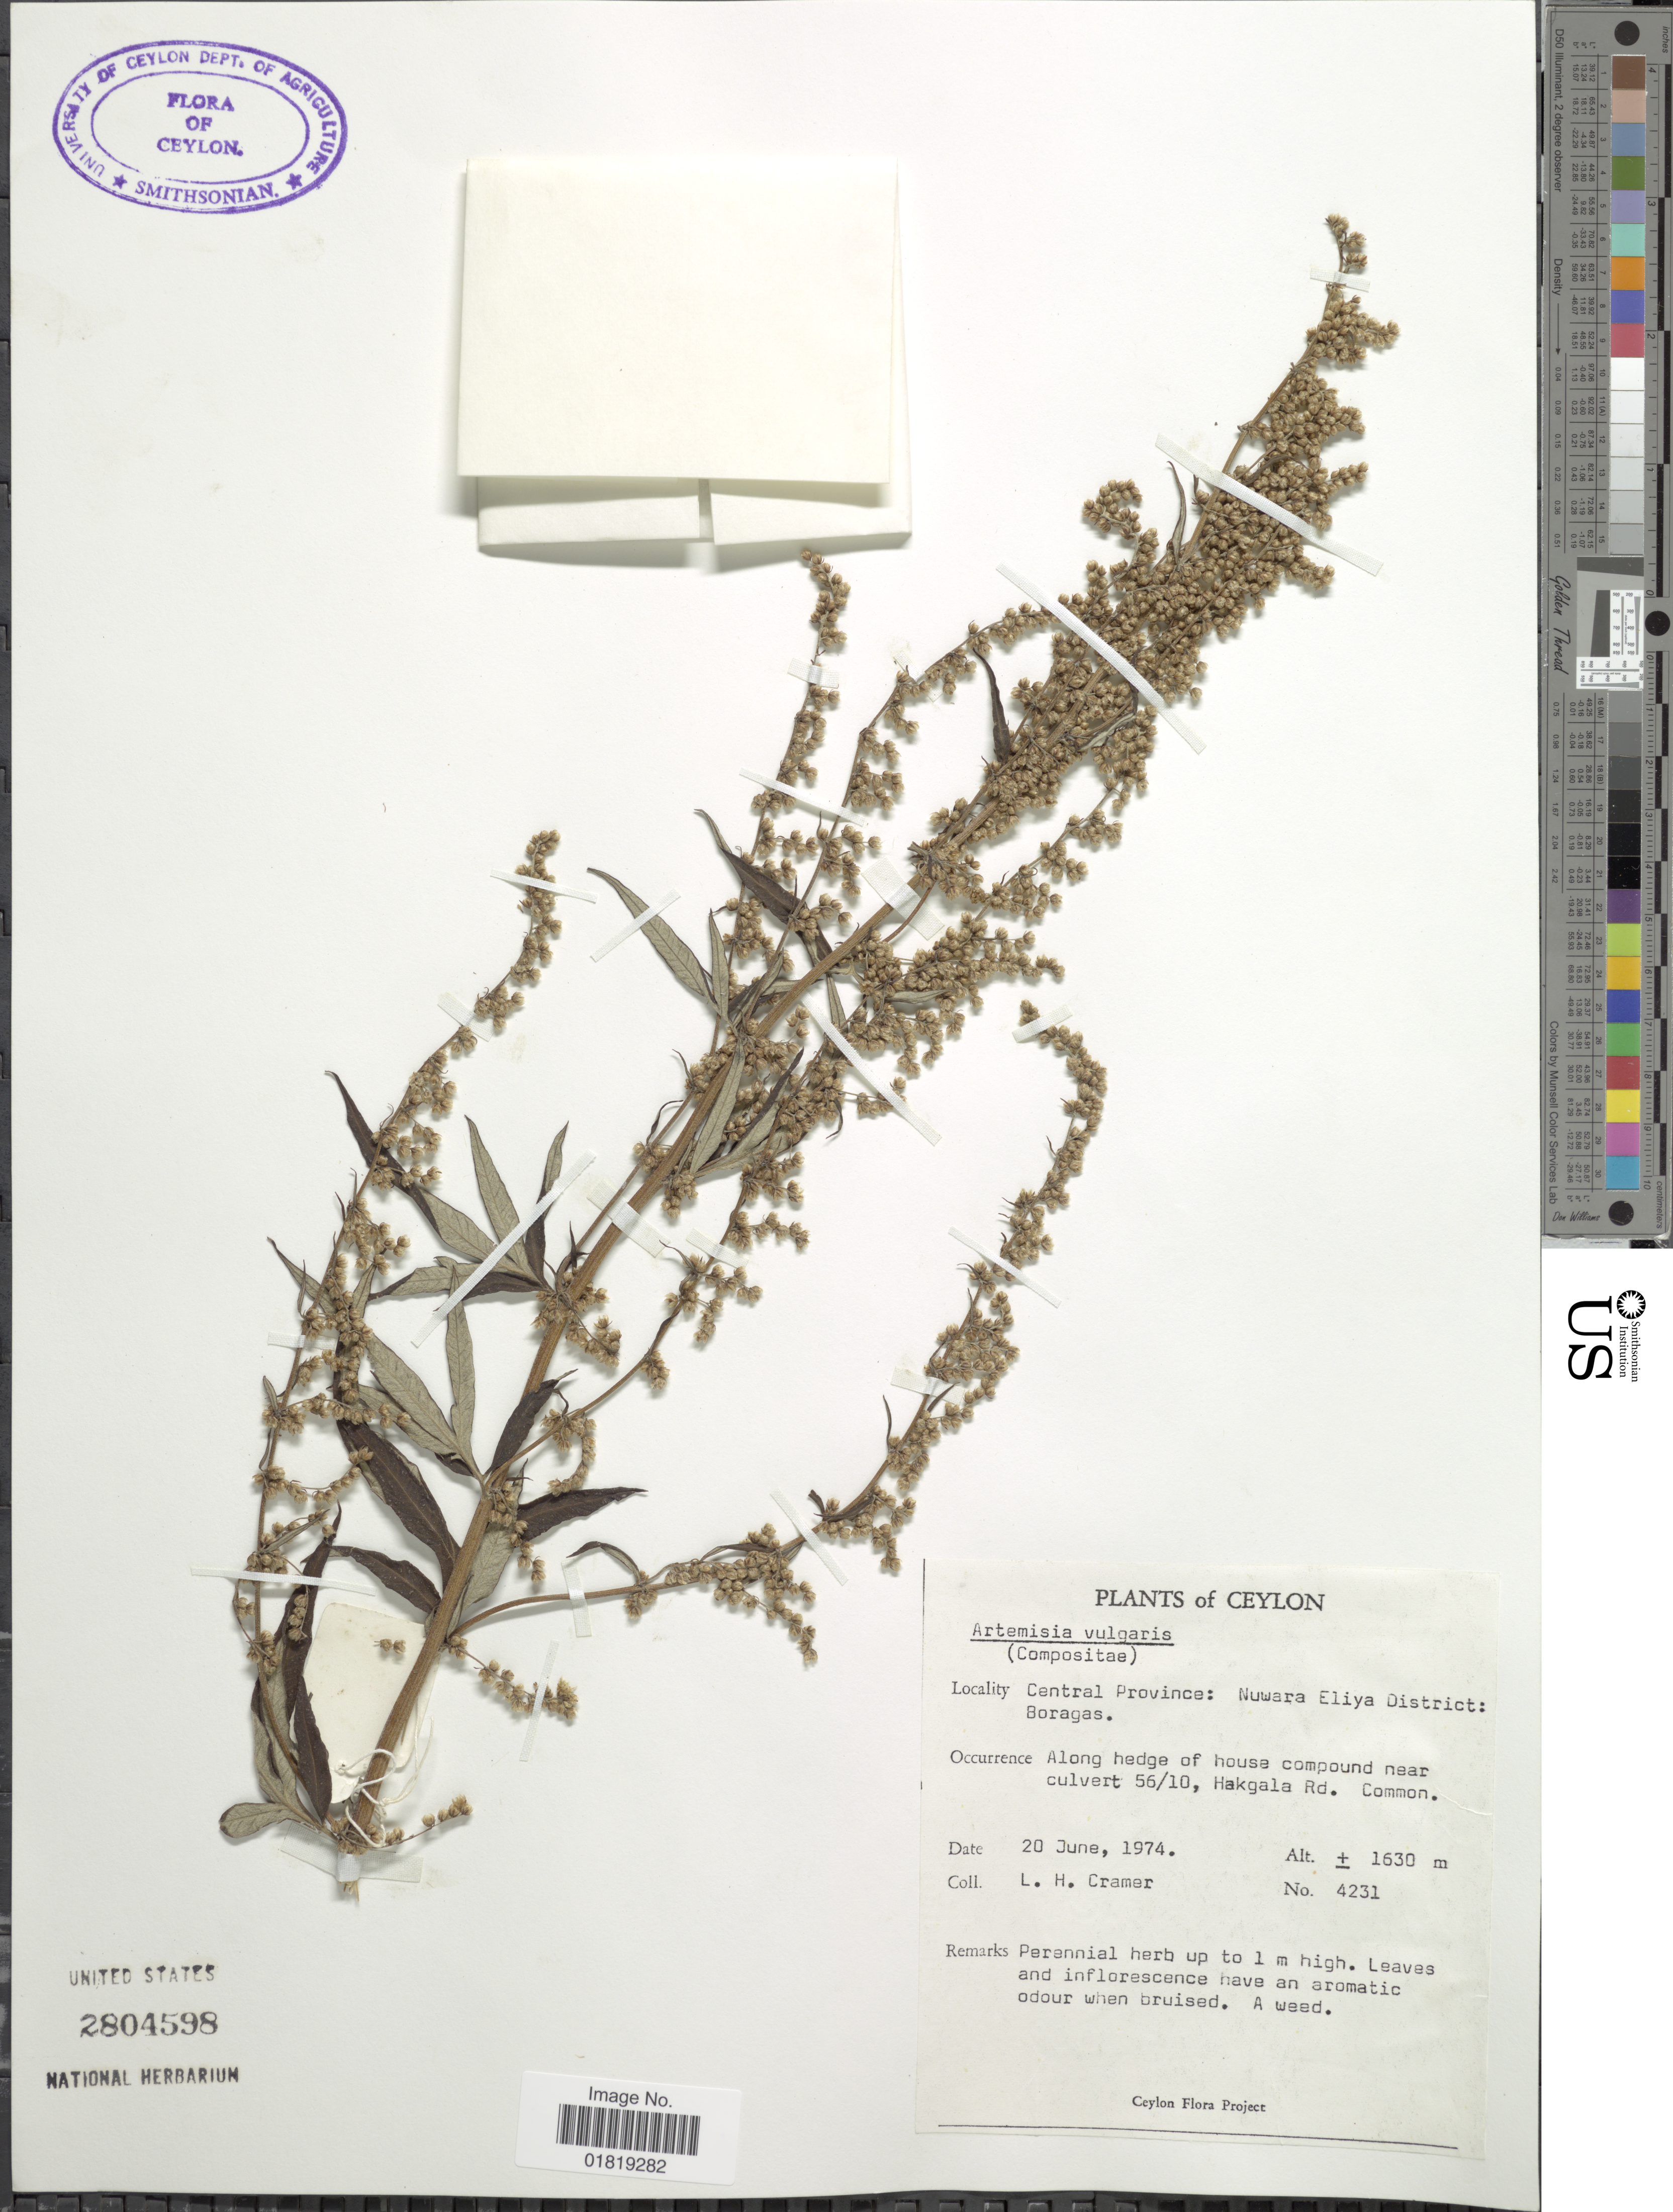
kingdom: Plantae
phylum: Tracheophyta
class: Magnoliopsida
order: Asterales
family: Asteraceae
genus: Artemisia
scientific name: Artemisia vulgaris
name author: L.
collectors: L. H. Cramer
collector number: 4231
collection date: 1974-06-20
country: Sri Lanka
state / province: Central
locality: Central Province: Nuwara Eliya District: Boragas, along hedge of house compound near culvert 56/10, Hakgala Rd.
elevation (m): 1630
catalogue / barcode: US 2804598